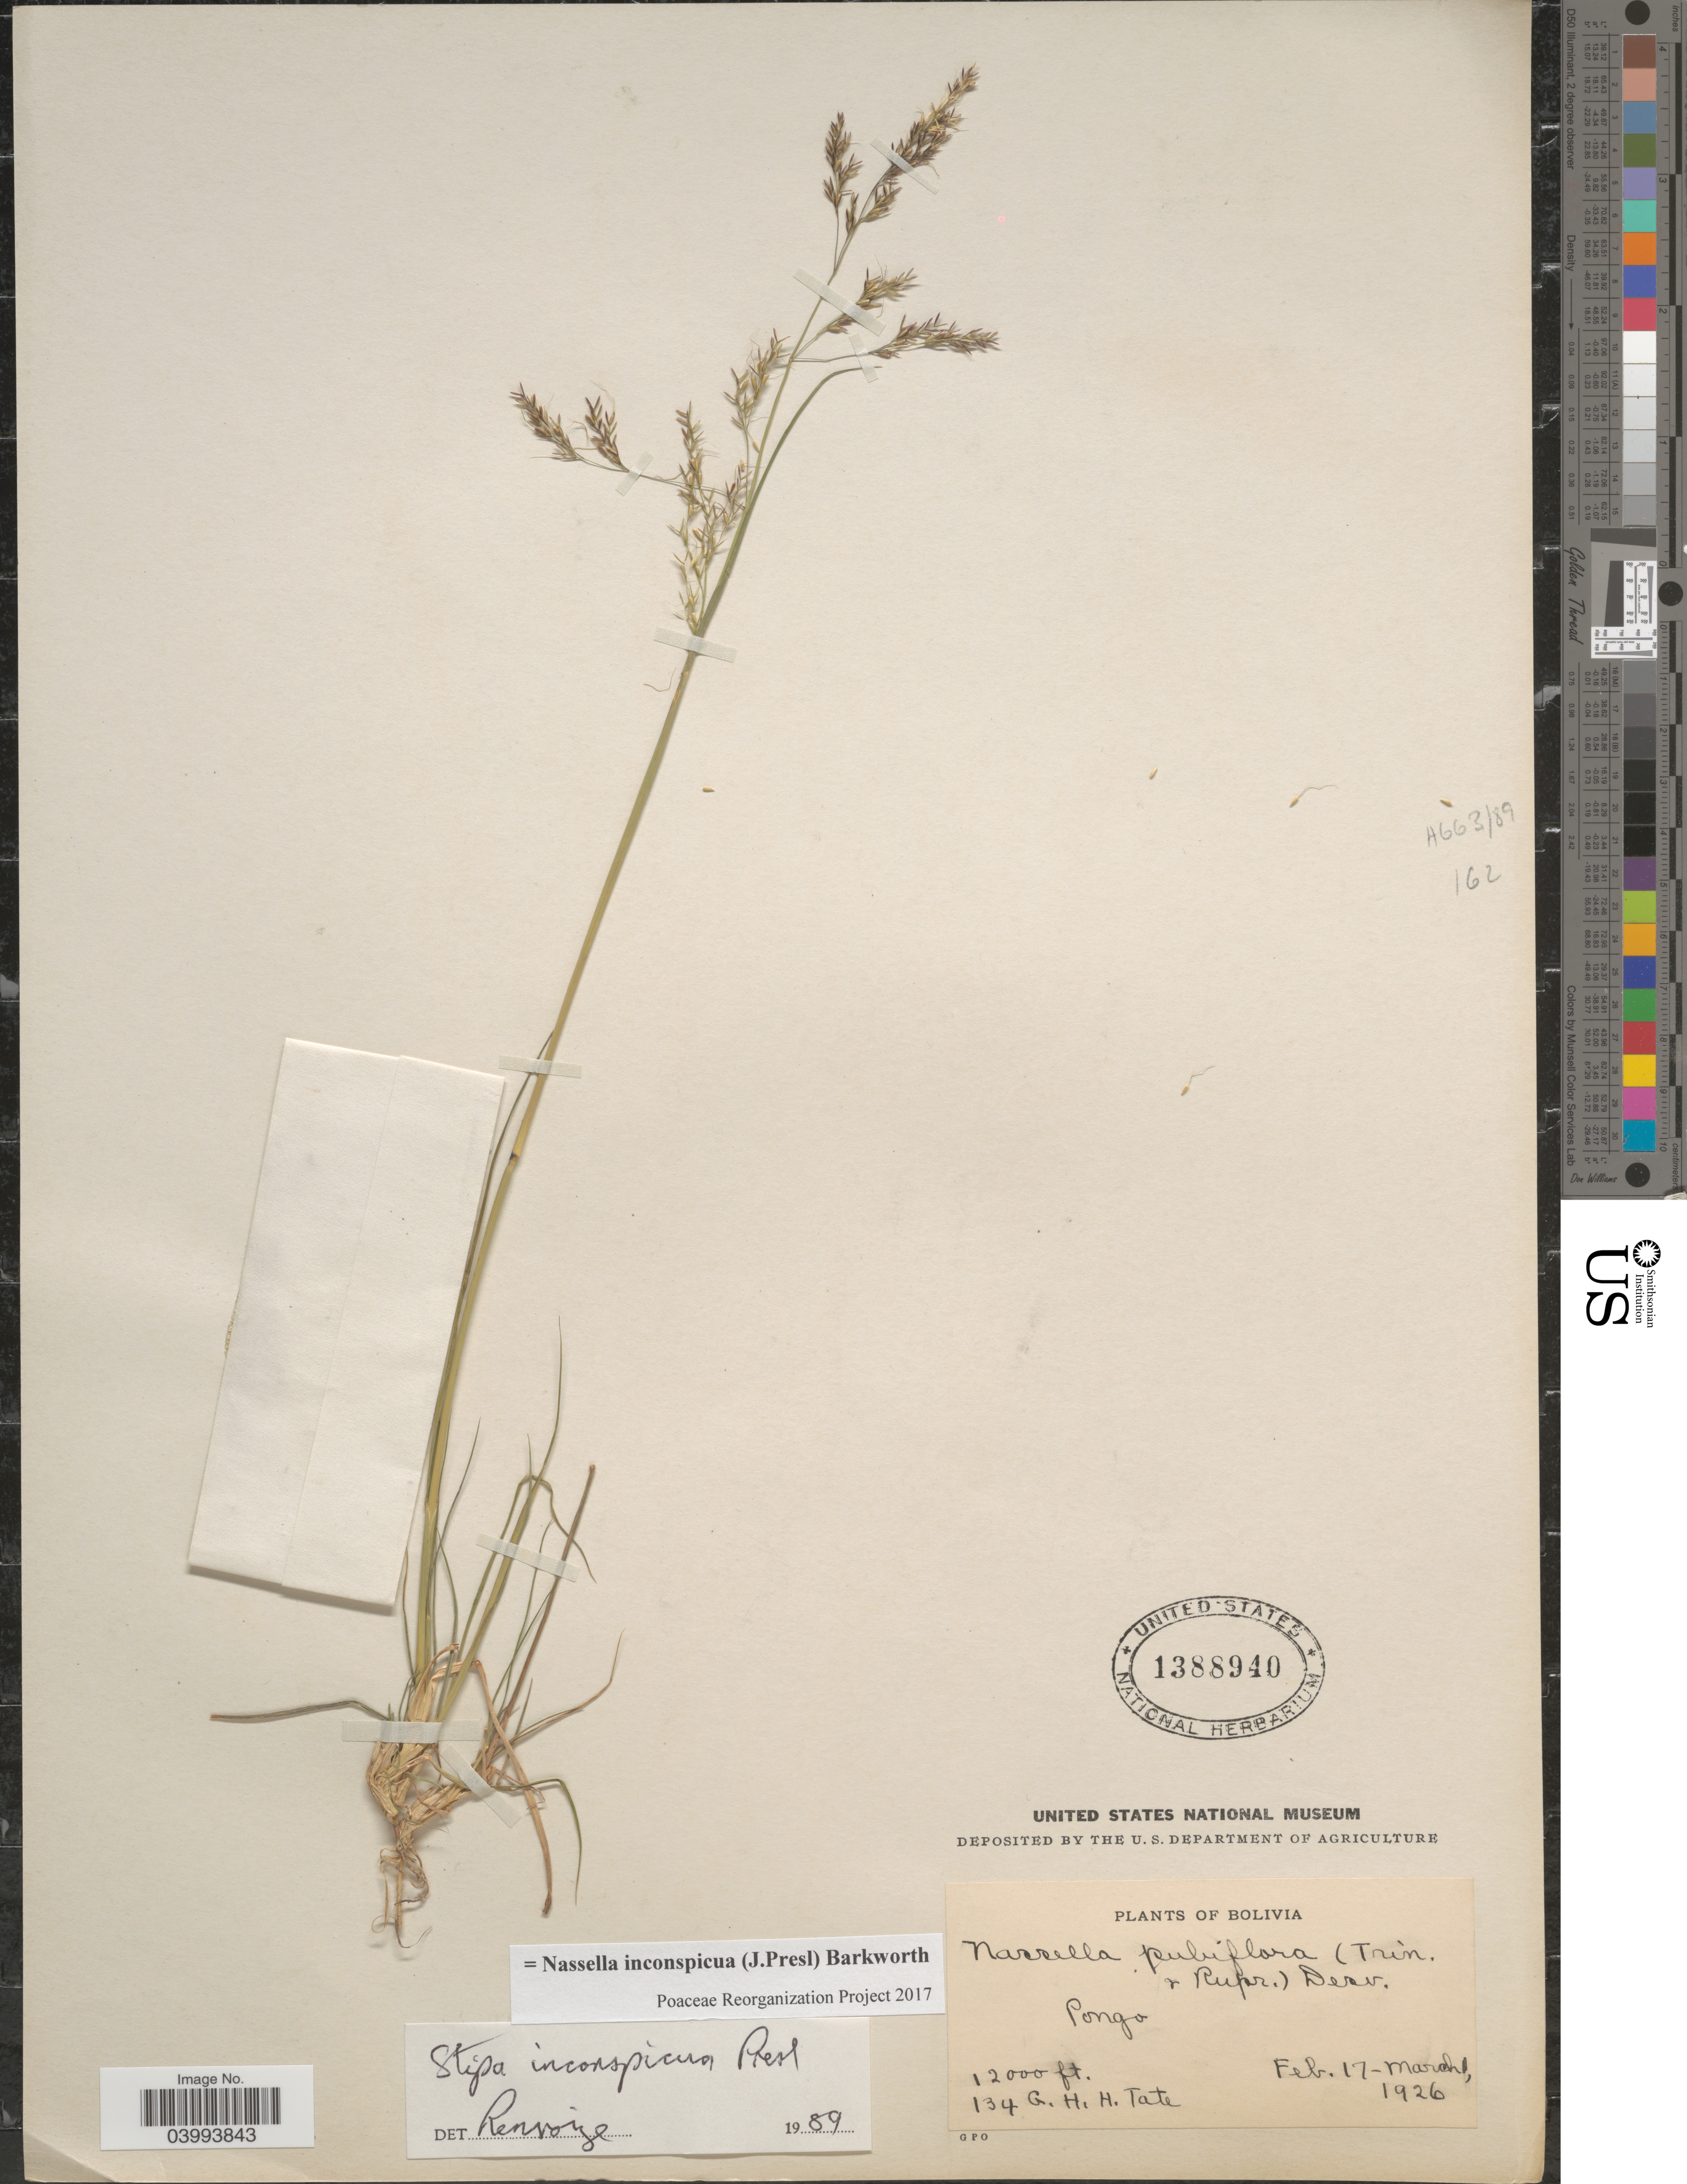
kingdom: Plantae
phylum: Tracheophyta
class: Liliopsida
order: Poales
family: Poaceae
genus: Nassella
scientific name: Nassella inconspicua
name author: (J. Presl) Barkworth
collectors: G. H. H.Tate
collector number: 134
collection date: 1926-02-17/1926-03-01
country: Bolivia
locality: Pongo.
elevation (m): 3658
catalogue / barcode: US 1388940